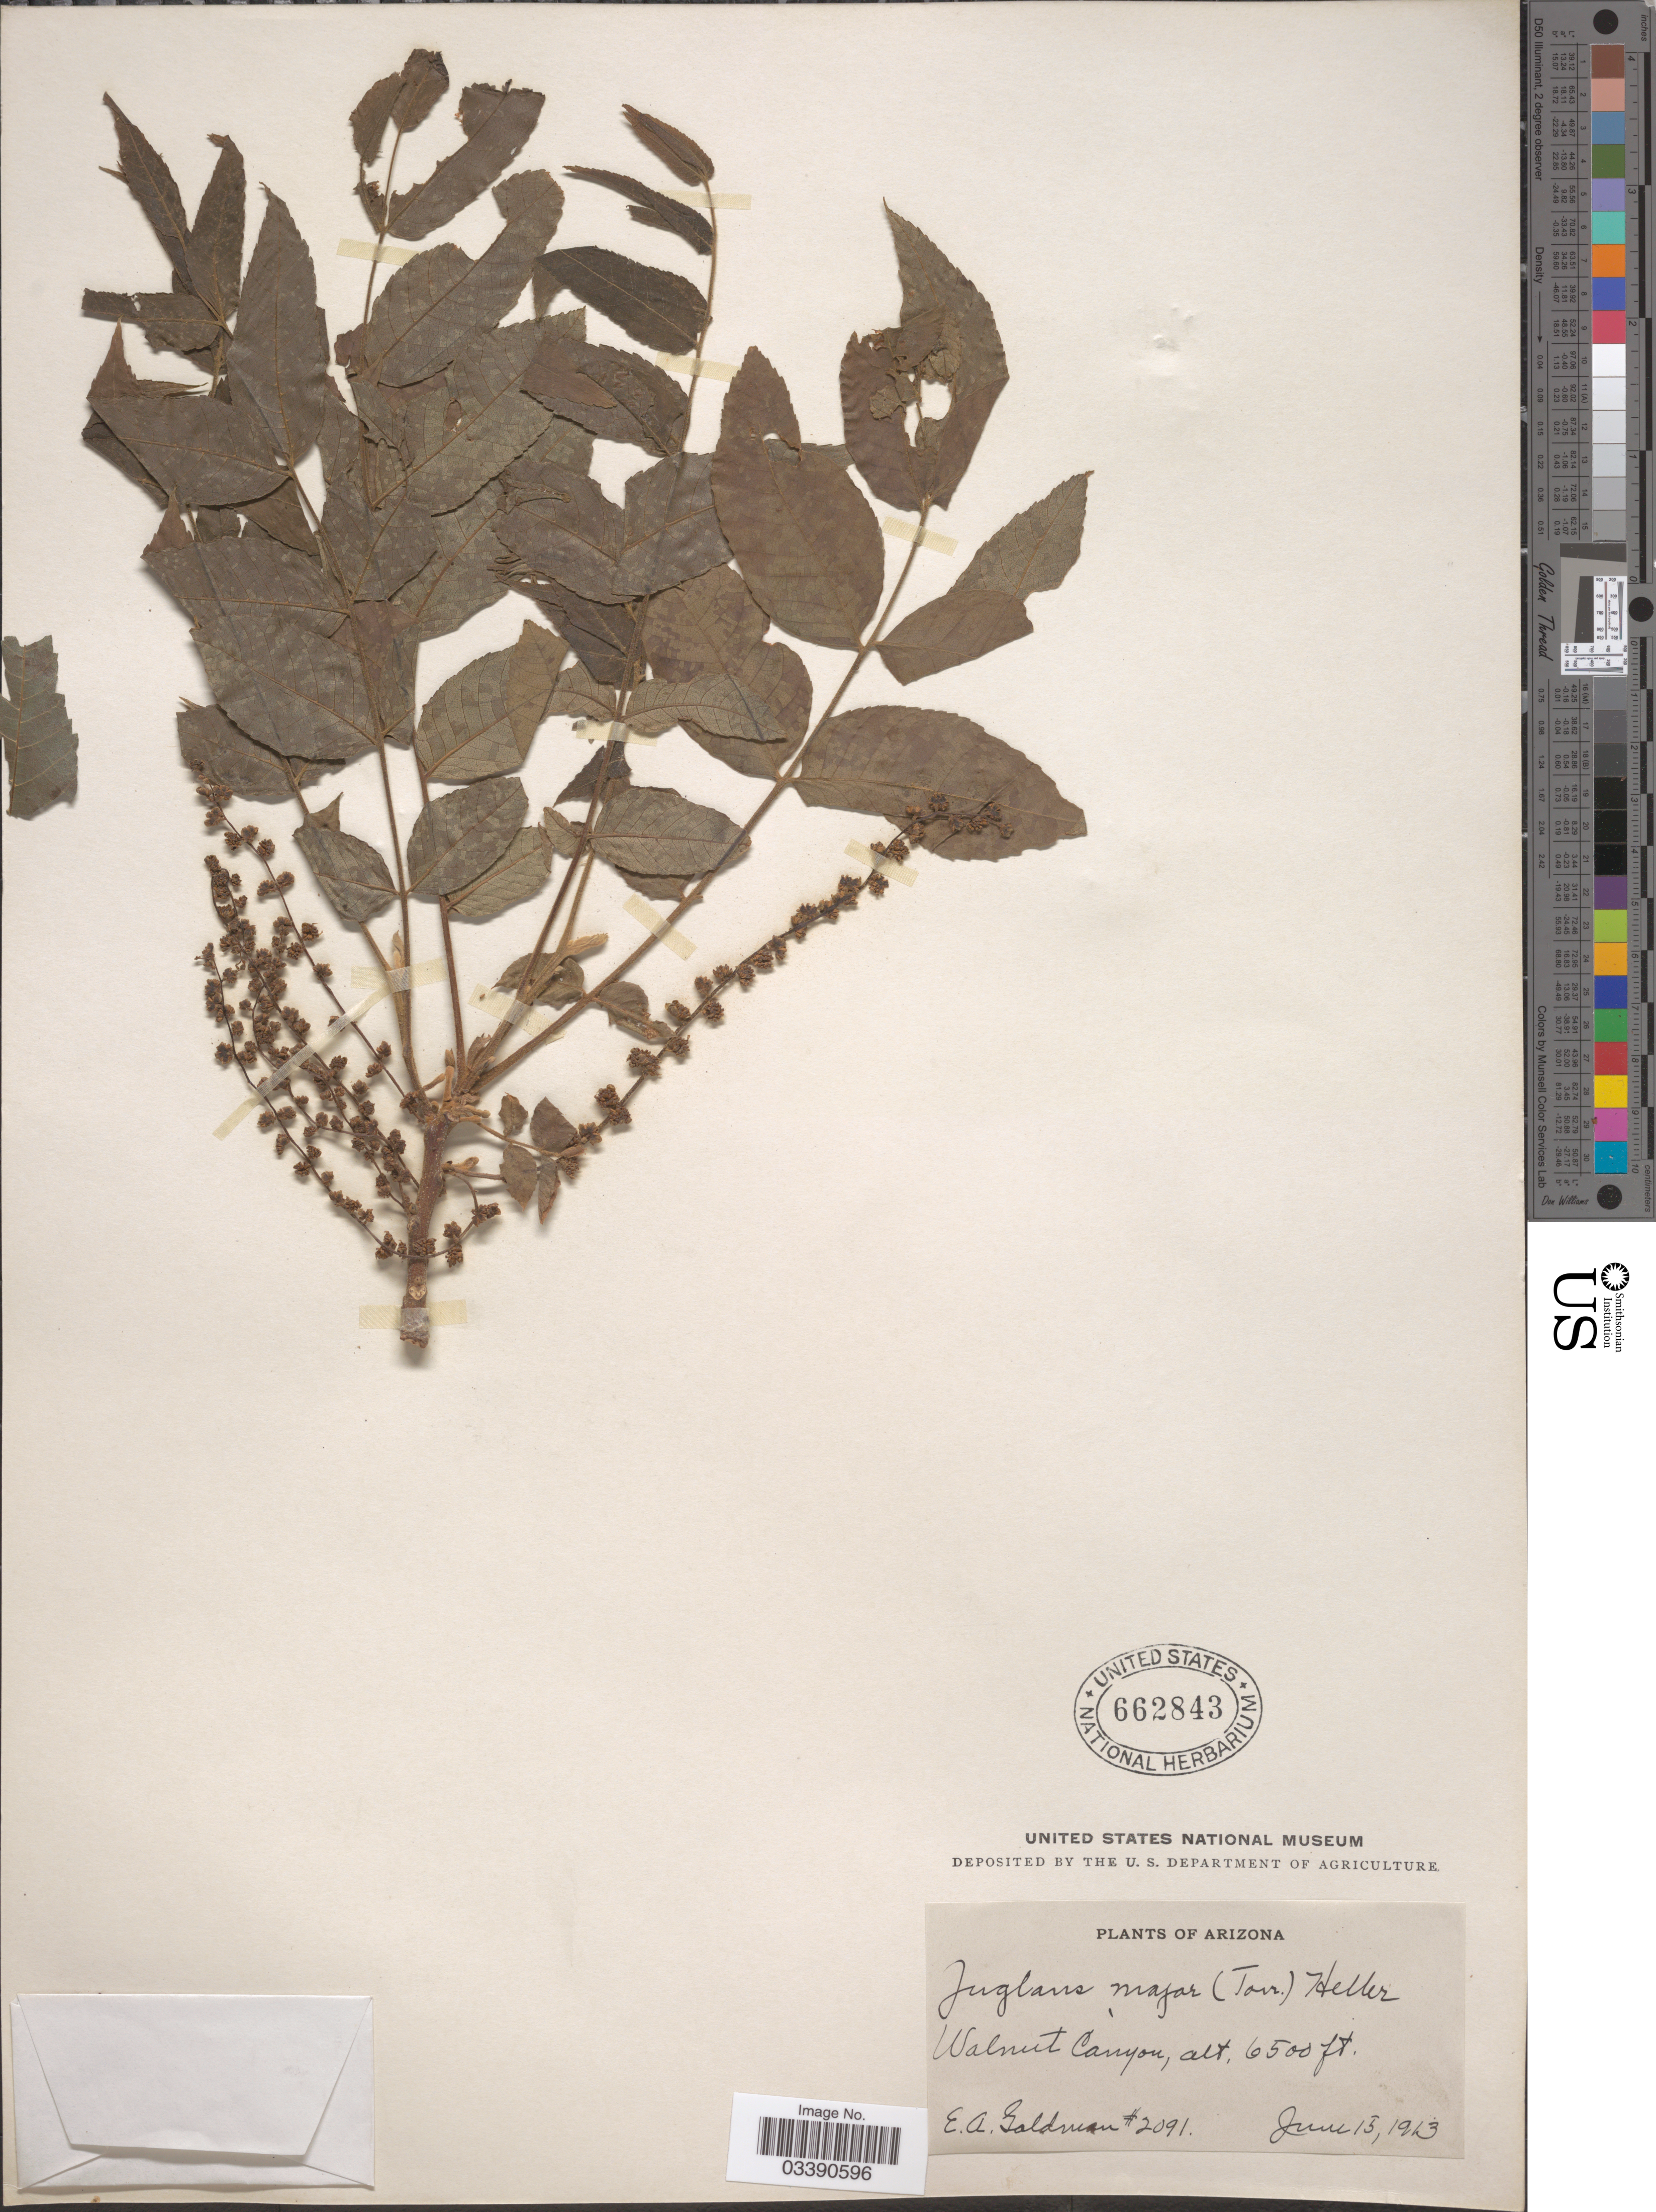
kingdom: Plantae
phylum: Tracheophyta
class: Magnoliopsida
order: Fagales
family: Juglandaceae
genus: Juglans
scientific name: Juglans major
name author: (Torr.) A. Heller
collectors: E. A. Goldman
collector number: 2091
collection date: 1913-06-15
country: United States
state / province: Arizona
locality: Walnut Canyon.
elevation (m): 1981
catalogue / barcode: US 662843